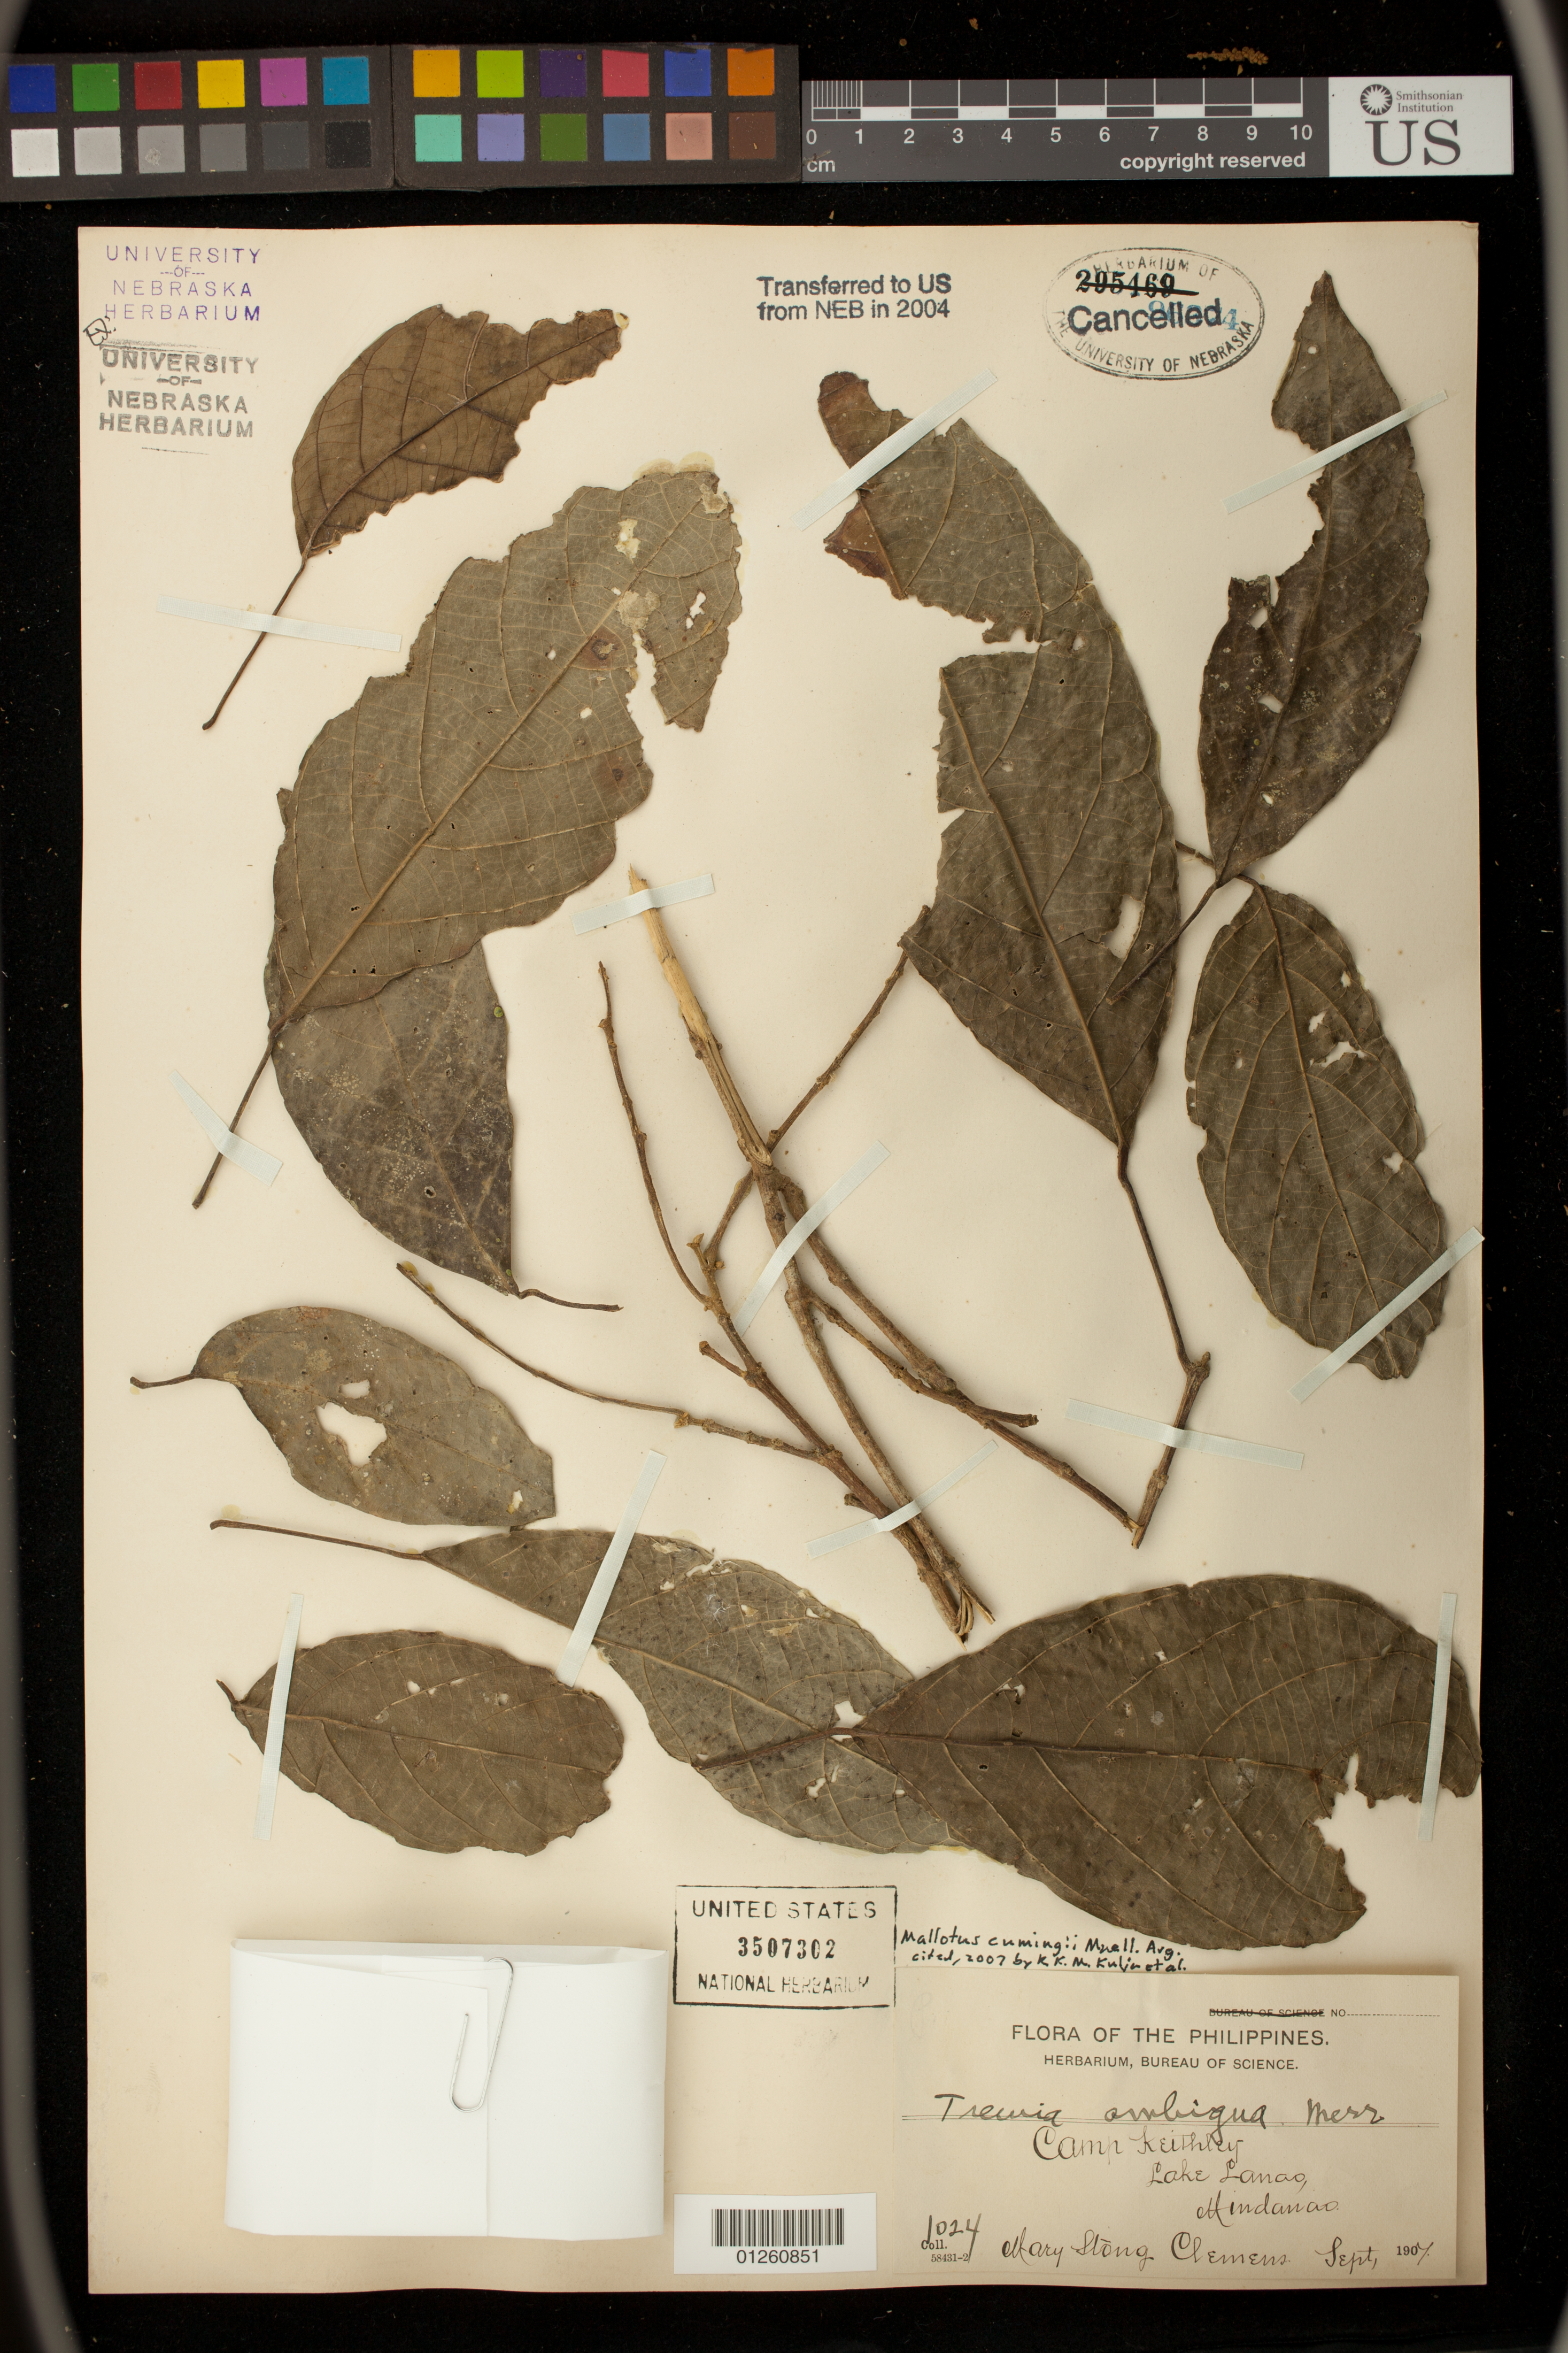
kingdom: Plantae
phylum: Tracheophyta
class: Magnoliopsida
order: Malpighiales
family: Euphorbiaceae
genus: Mallotus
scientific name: Mallotus cumingii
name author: Müll. Arg.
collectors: M. S. Clemens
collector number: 1024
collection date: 1907-09/1907-10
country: Philippines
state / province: Muslim Mindanao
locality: Camp Keithley, Lake Lanao, Mindanao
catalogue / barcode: US 3507302